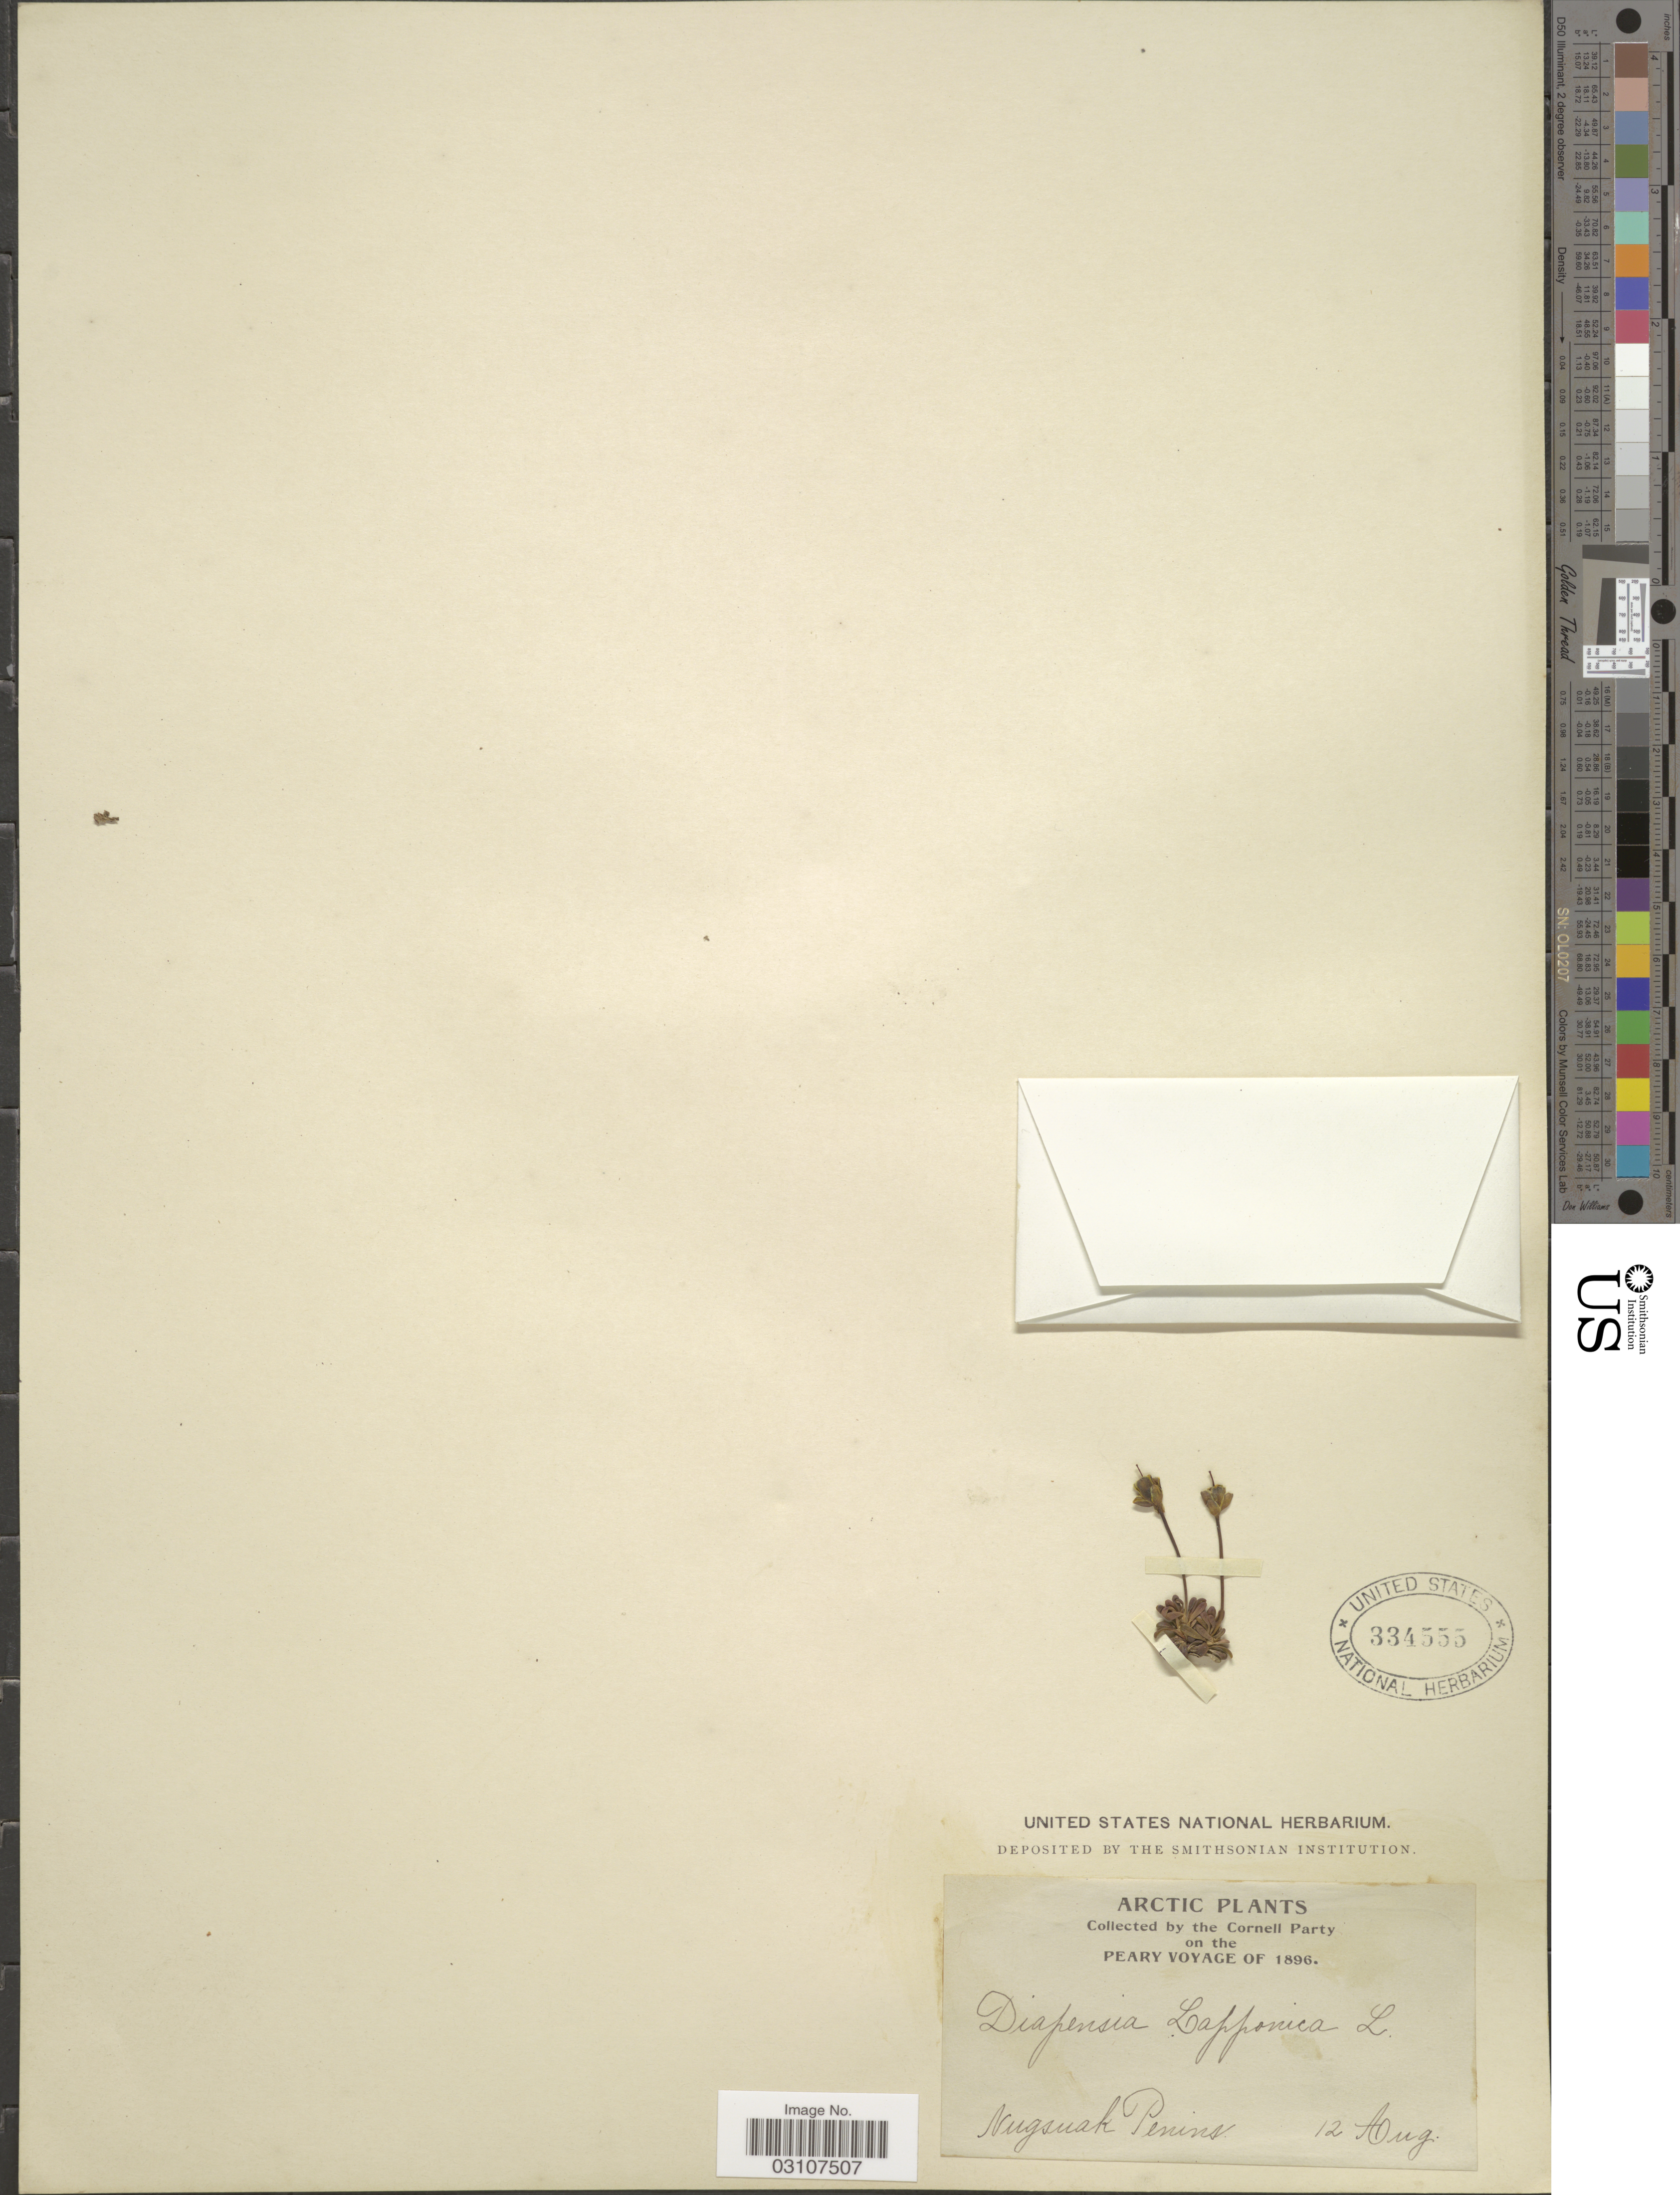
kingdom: Plantae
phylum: Tracheophyta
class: Magnoliopsida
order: Ericales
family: Diapensiaceae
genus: Diapensia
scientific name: Diapensia lapponica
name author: L.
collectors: Cornell Party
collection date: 1896-08-12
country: Greenland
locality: Arctic. Nugsuak Penins.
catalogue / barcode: US 334555